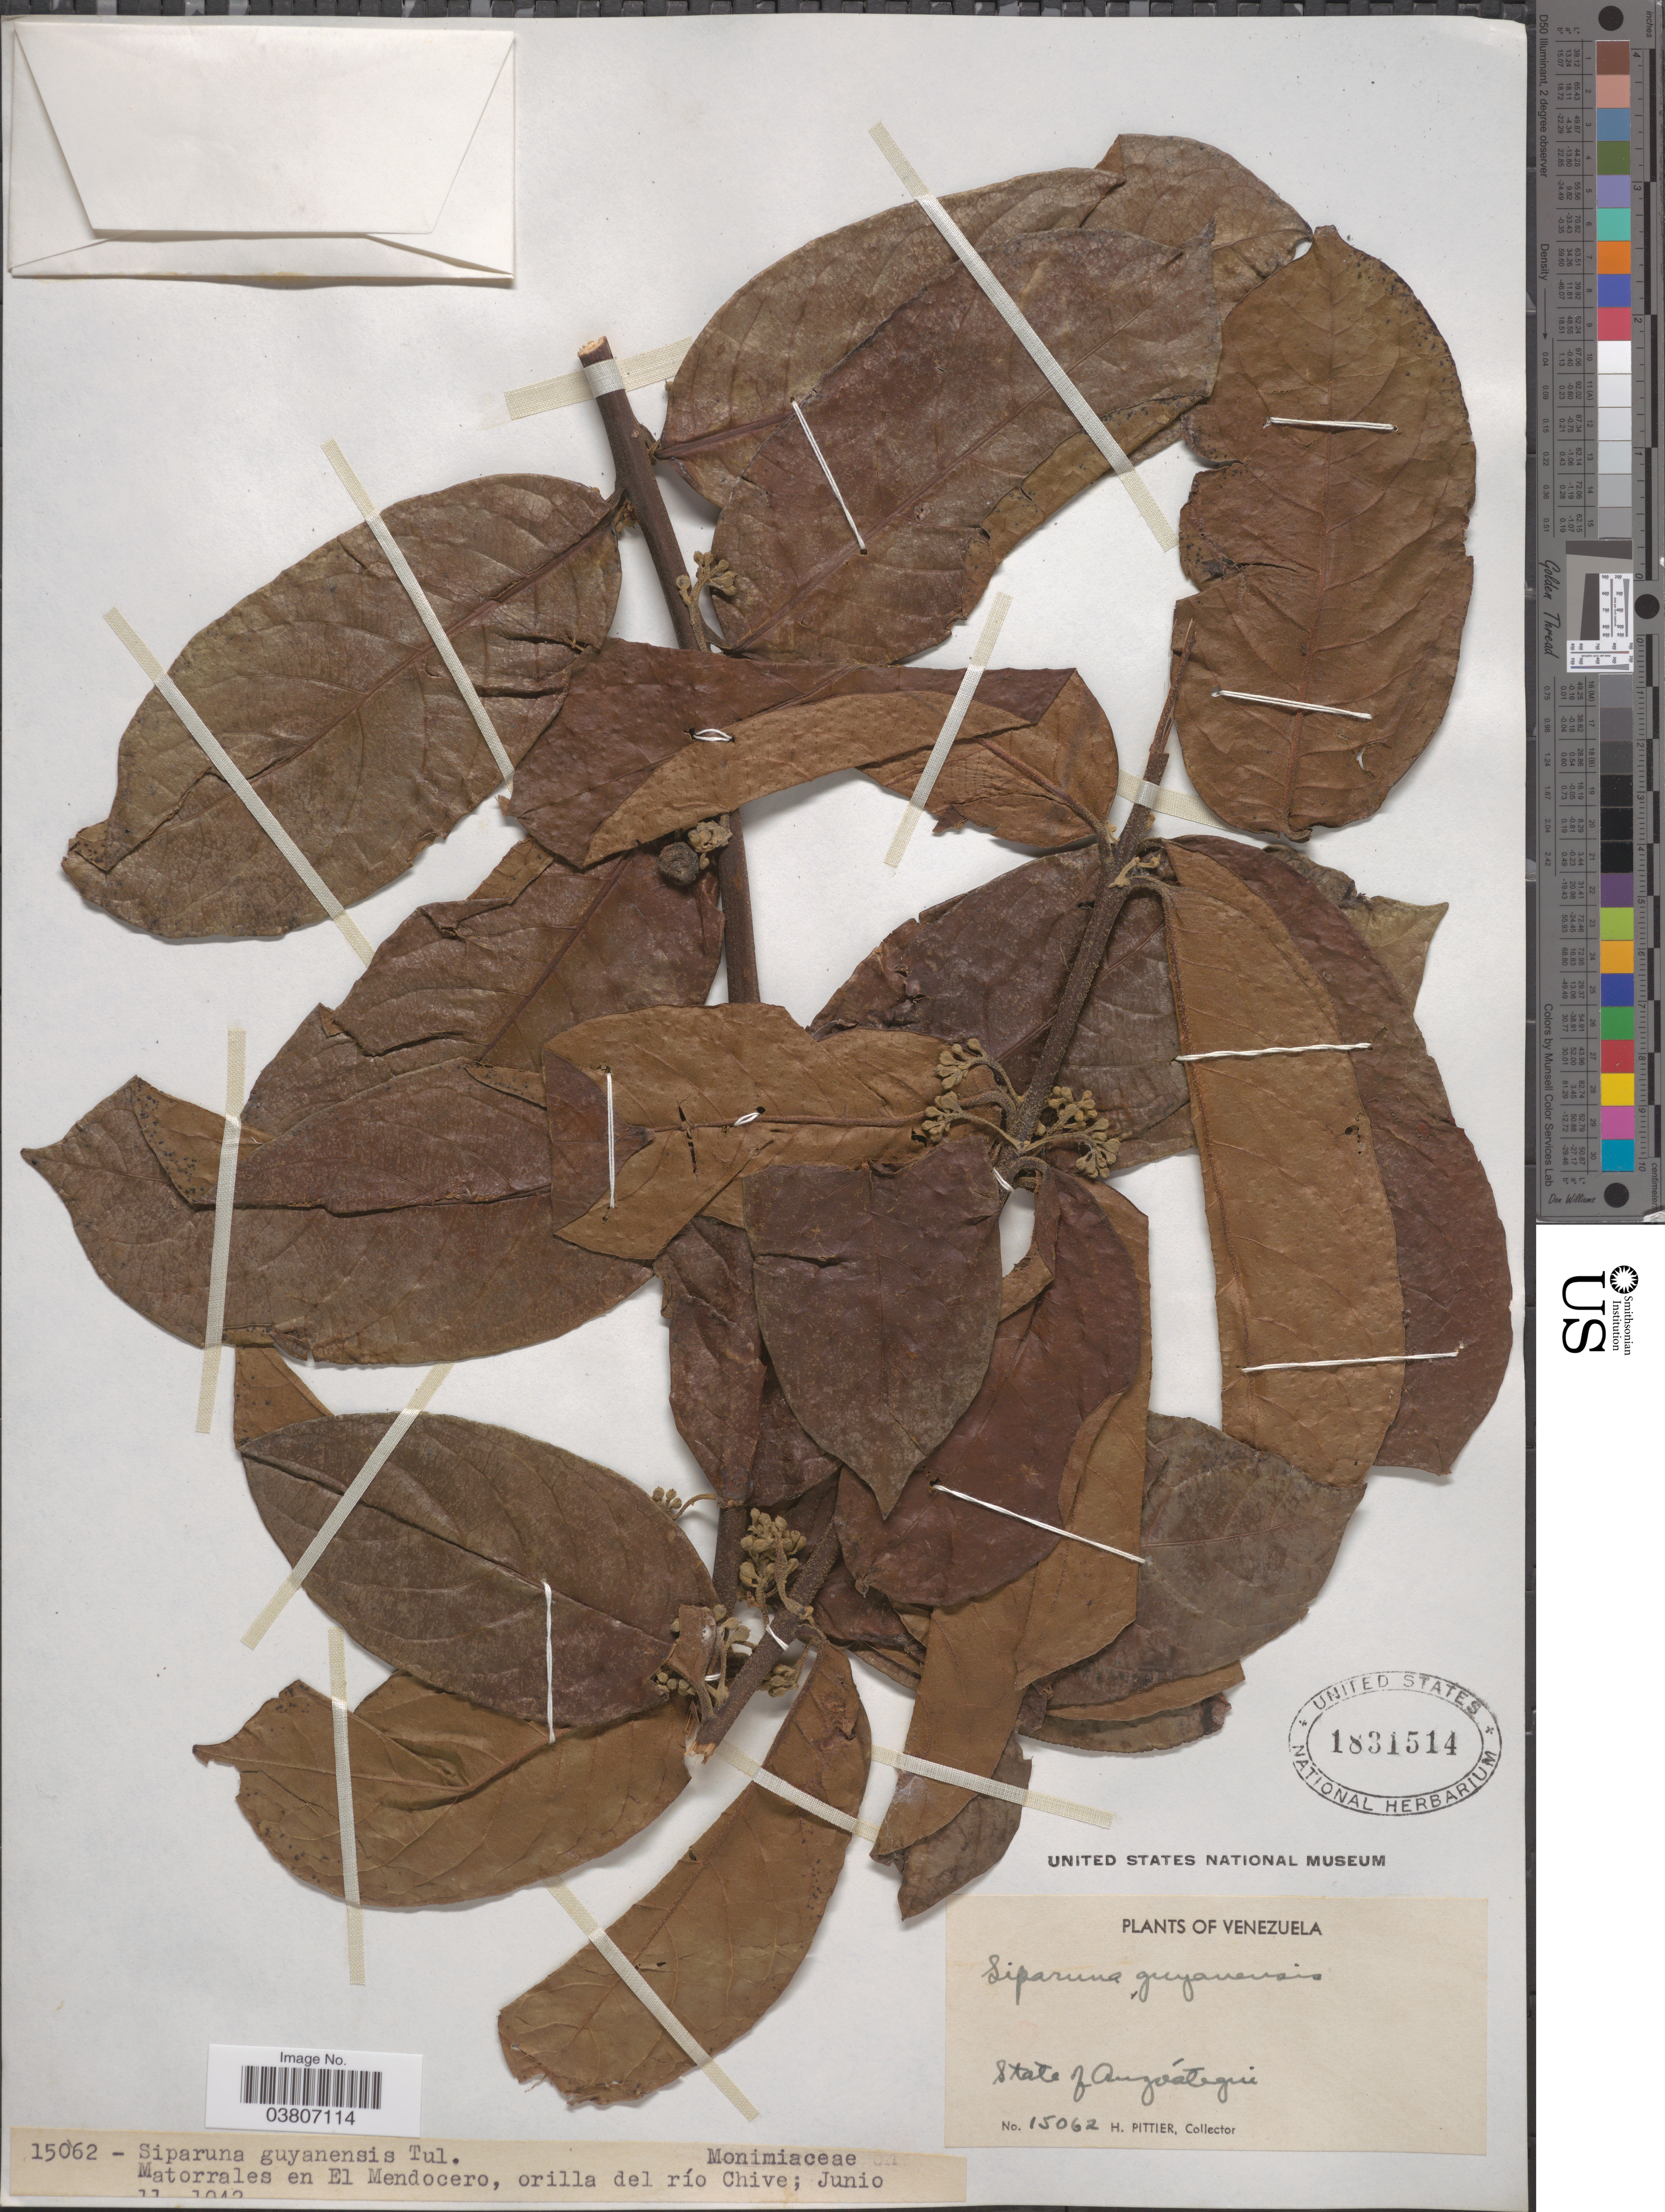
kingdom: Plantae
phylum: Tracheophyta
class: Magnoliopsida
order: Laurales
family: Siparunaceae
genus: Siparuna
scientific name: Siparuna guianensis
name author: Aubl.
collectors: H. F. Pittier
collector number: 15062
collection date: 1942-06-11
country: Venezuela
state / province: Anzoategui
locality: Matorrales en El Mendocero, orilla del río Chive.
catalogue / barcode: US 1831514